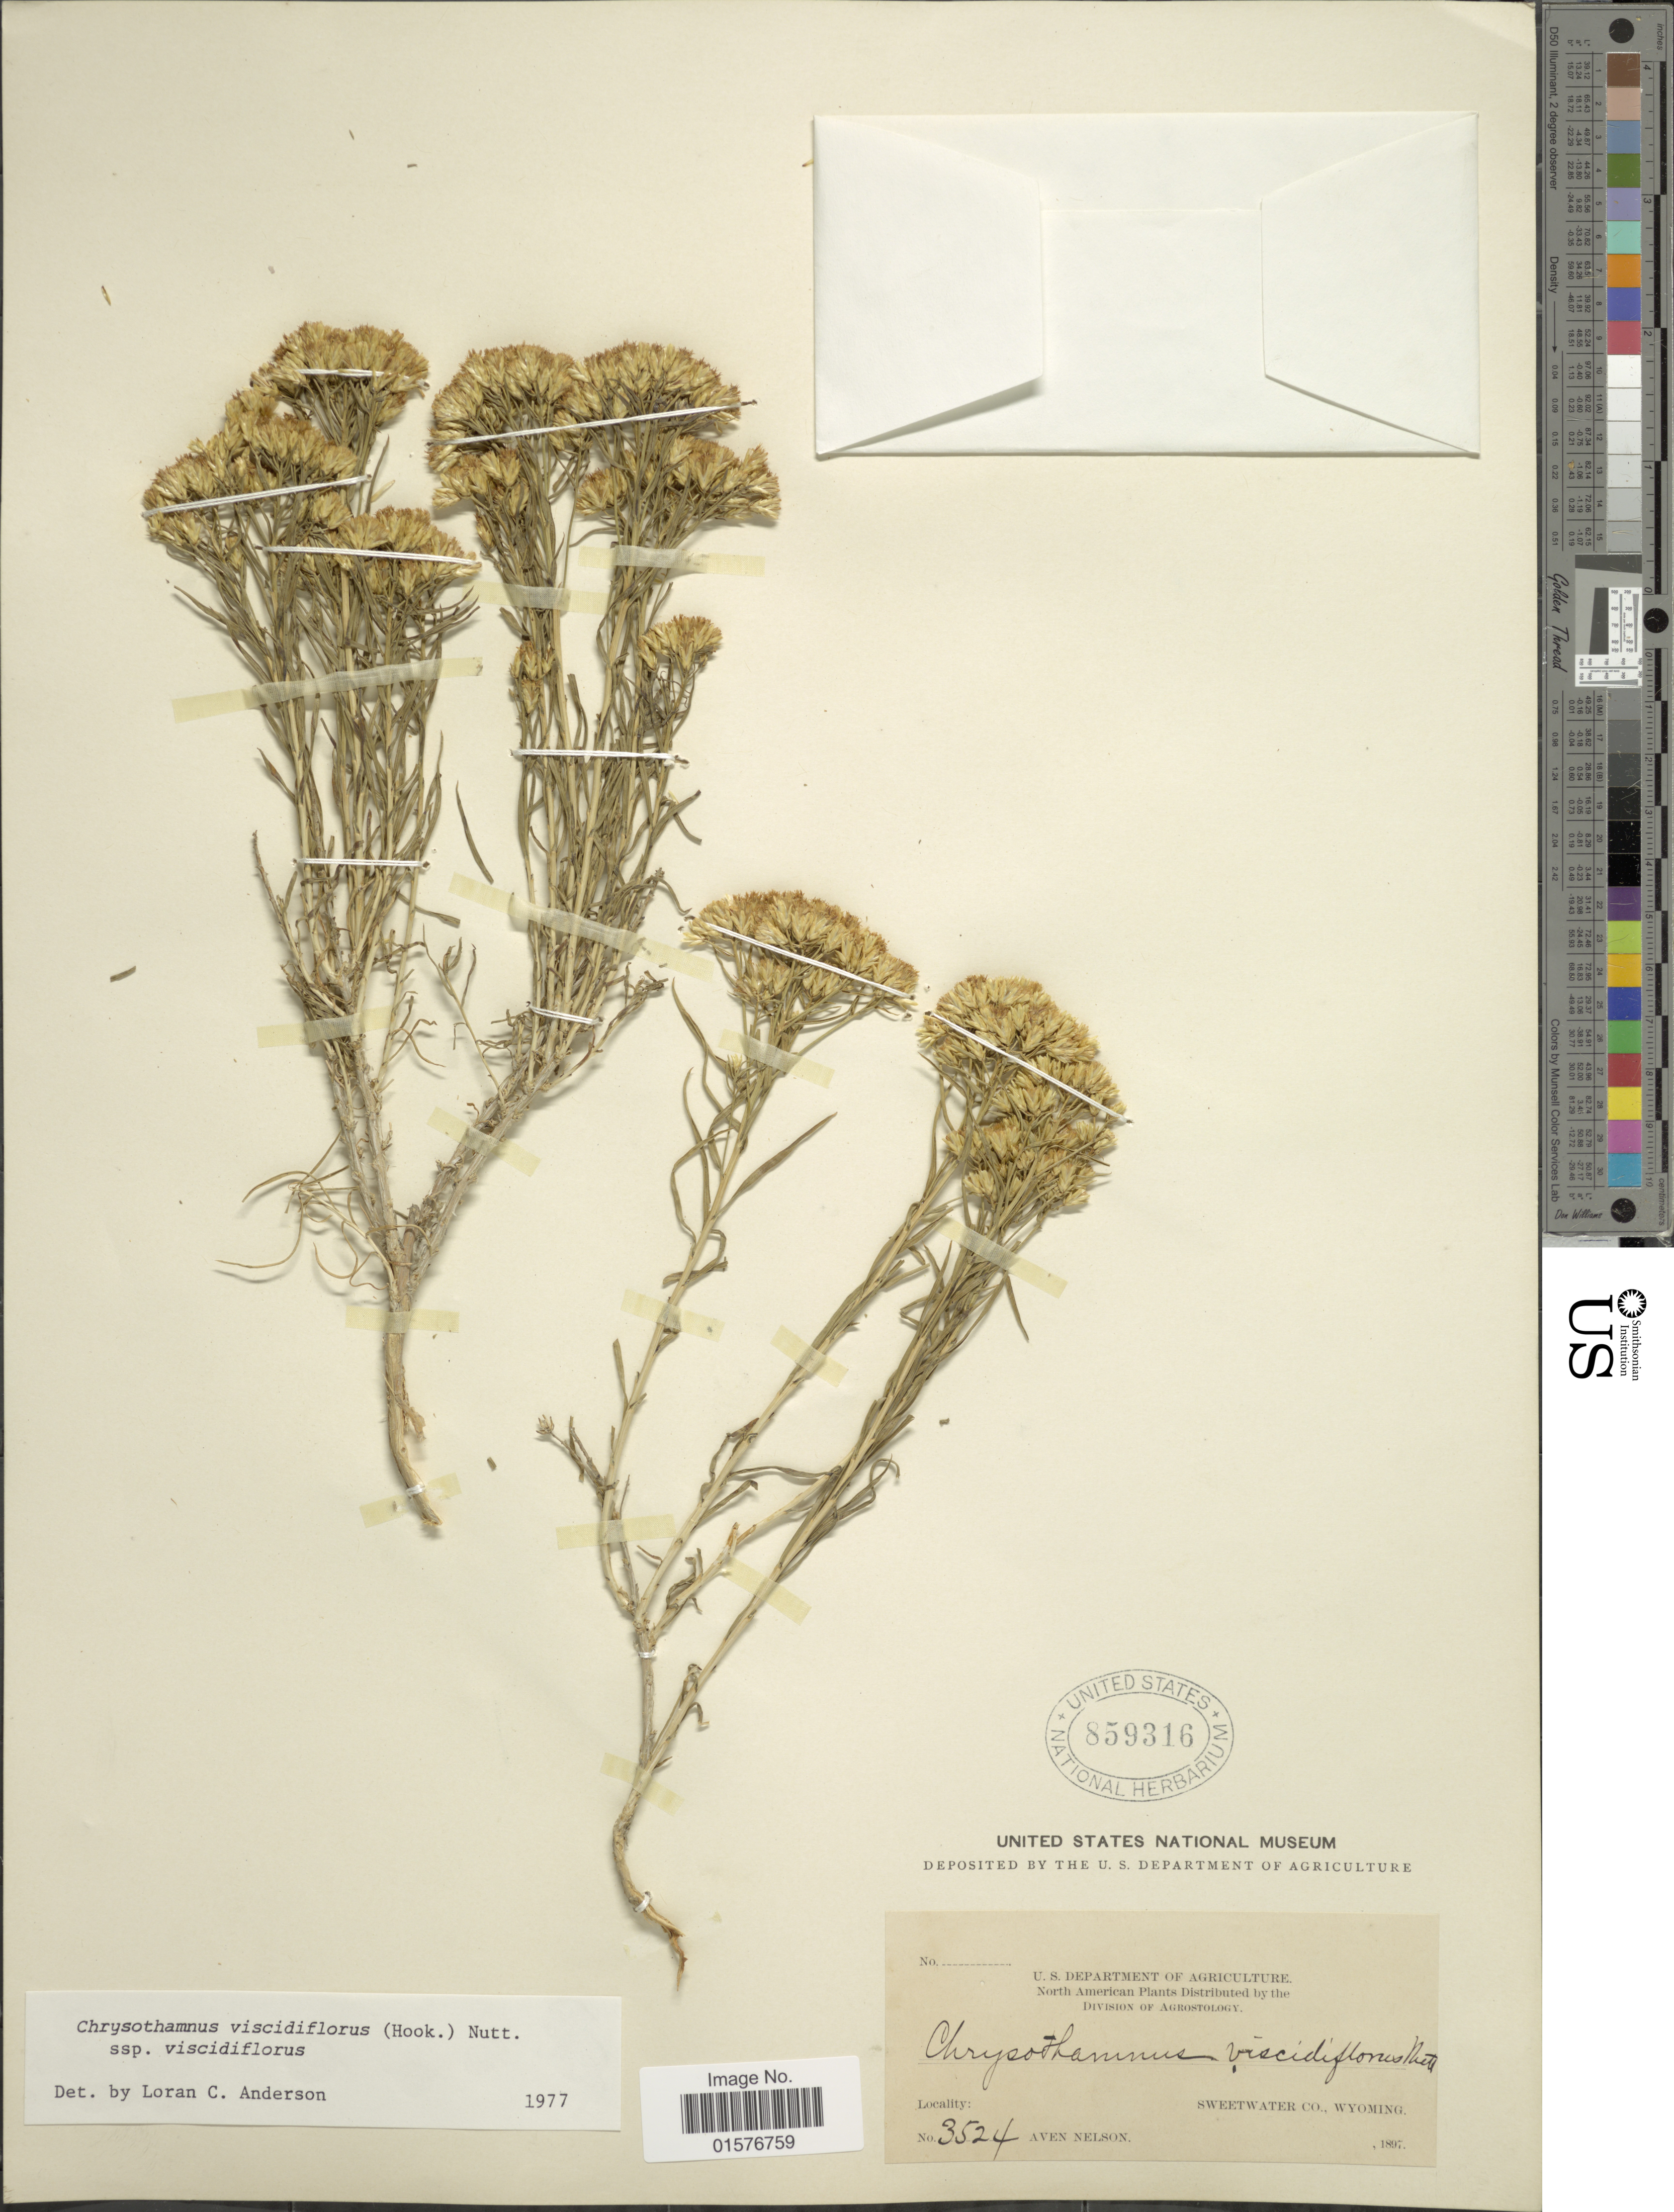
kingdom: Plantae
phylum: Tracheophyta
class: Magnoliopsida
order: Asterales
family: Asteraceae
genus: Chrysothamnus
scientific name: Chrysothamnus viscidiflorus subsp. viscidiflorus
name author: (Hook.) Nutt.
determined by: Urbatsch, Lowell E., Curator (LSU), Louisiana State University (UNITED STATES)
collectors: A. Nelson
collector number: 3524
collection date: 1897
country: United States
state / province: Wyoming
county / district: Sweetwater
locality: Sweetwater Co., Wyoming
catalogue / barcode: US 859316